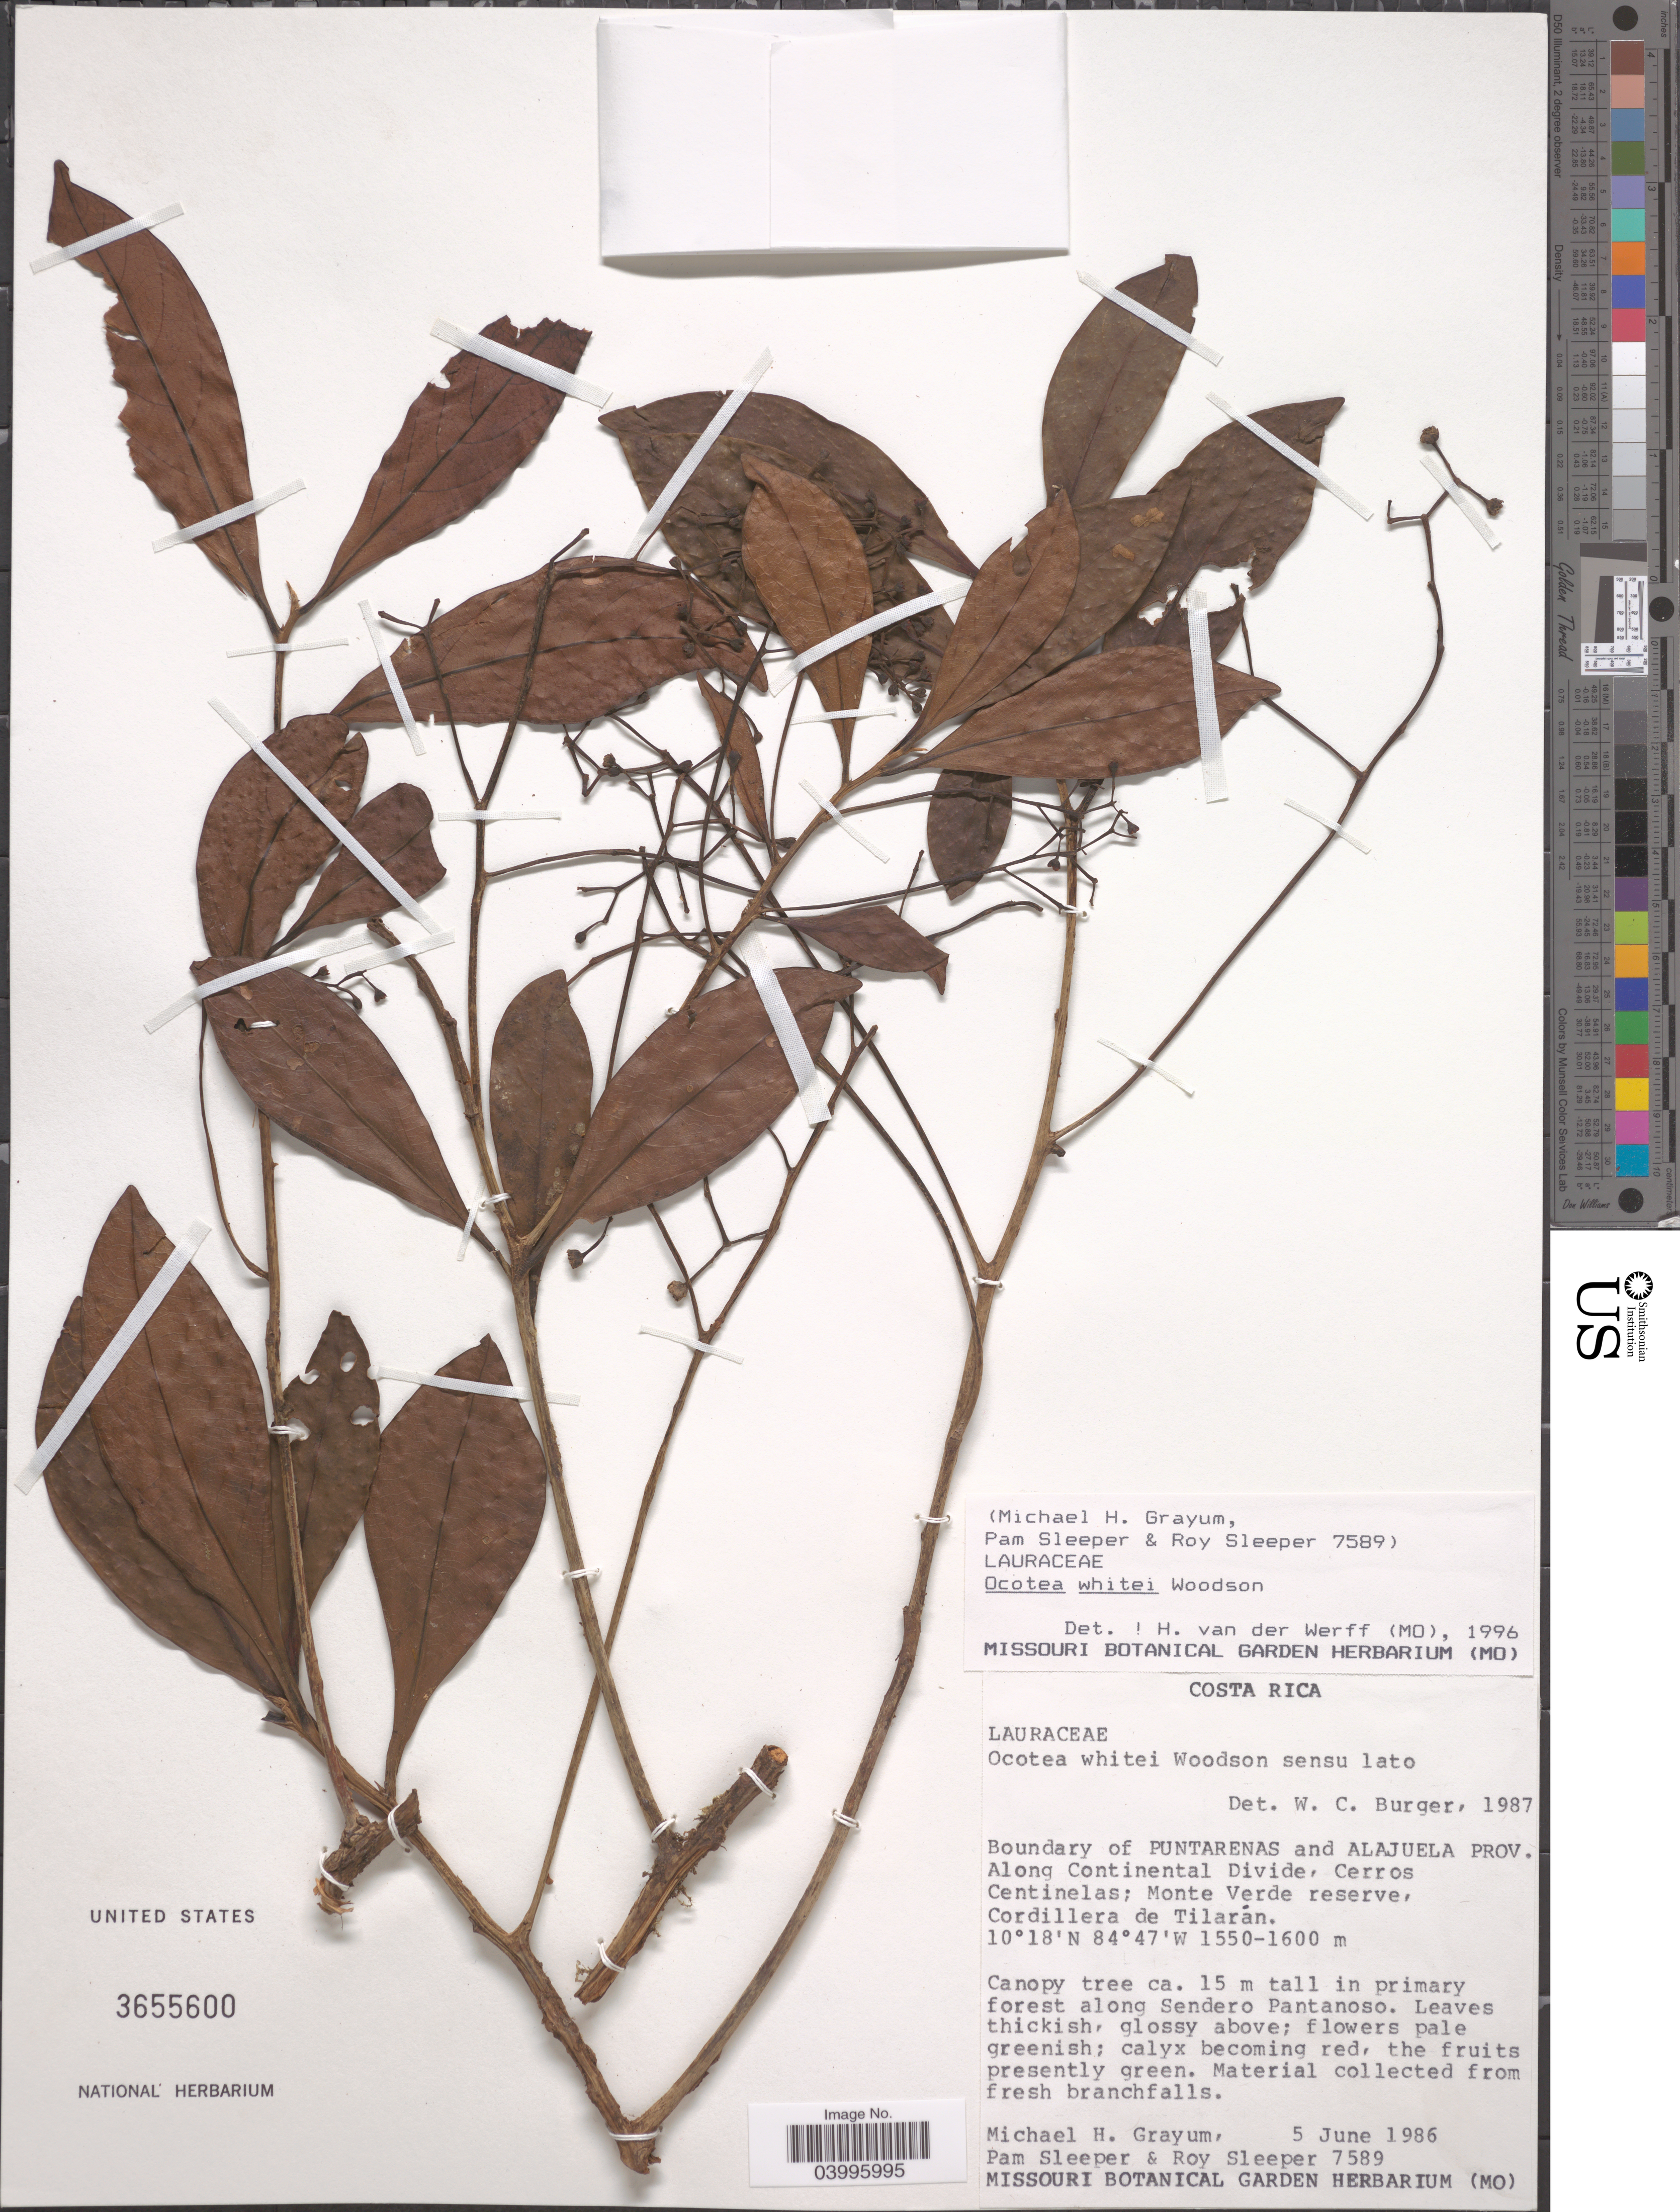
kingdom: Plantae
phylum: Tracheophyta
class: Magnoliopsida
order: Laurales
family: Lauraceae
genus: Ocotea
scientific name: Ocotea whitei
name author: Woodson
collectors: M. H. Grayum, P. Sleeper & R. Sleeper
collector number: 7589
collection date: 1986-06-05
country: Costa Rica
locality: Boundary of Puntarenas and Alajuela Prov. Along Continental Divide, Cerros Centinelas; Monte Verde reserve, Cordillera de Tilarán. In primary forest along Sendero Pantanoso.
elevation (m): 1550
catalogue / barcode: US 3655600